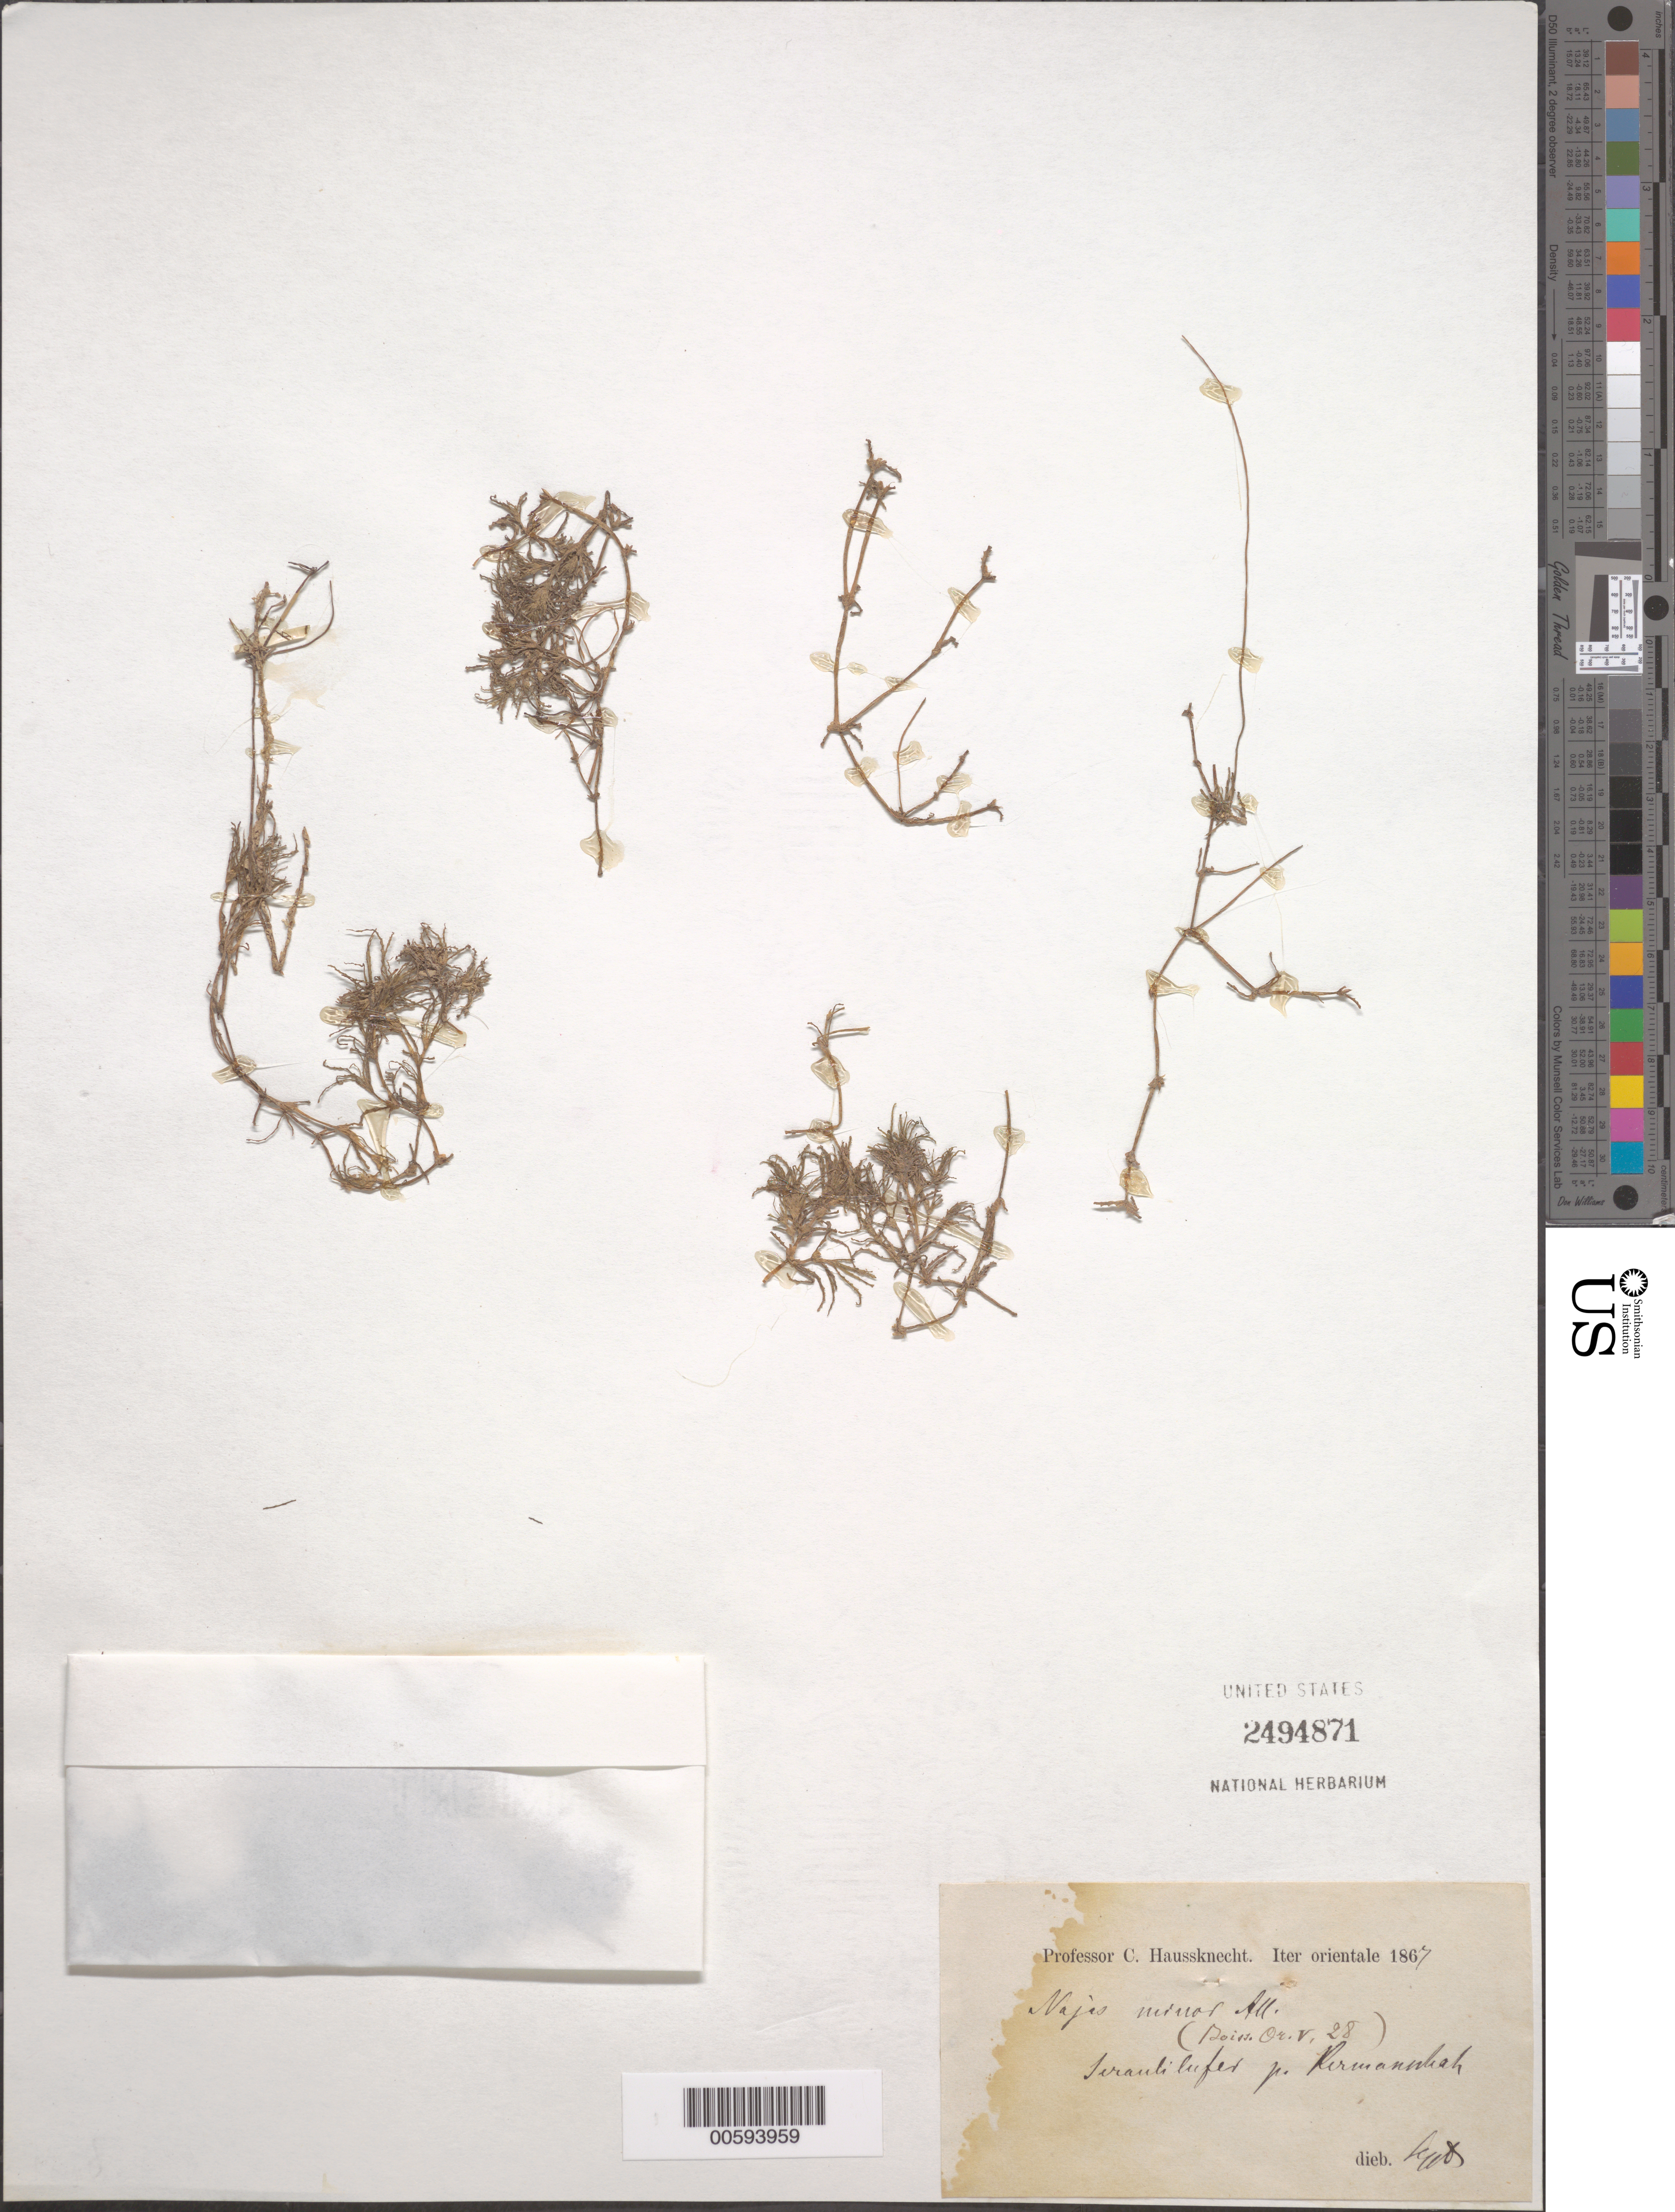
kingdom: Plantae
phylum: Tracheophyta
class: Liliopsida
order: Alismatales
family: Hydrocharitaceae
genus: Najas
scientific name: Najas minor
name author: All.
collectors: H. Haussknecht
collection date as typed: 1867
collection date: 1867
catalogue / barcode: US 2494871